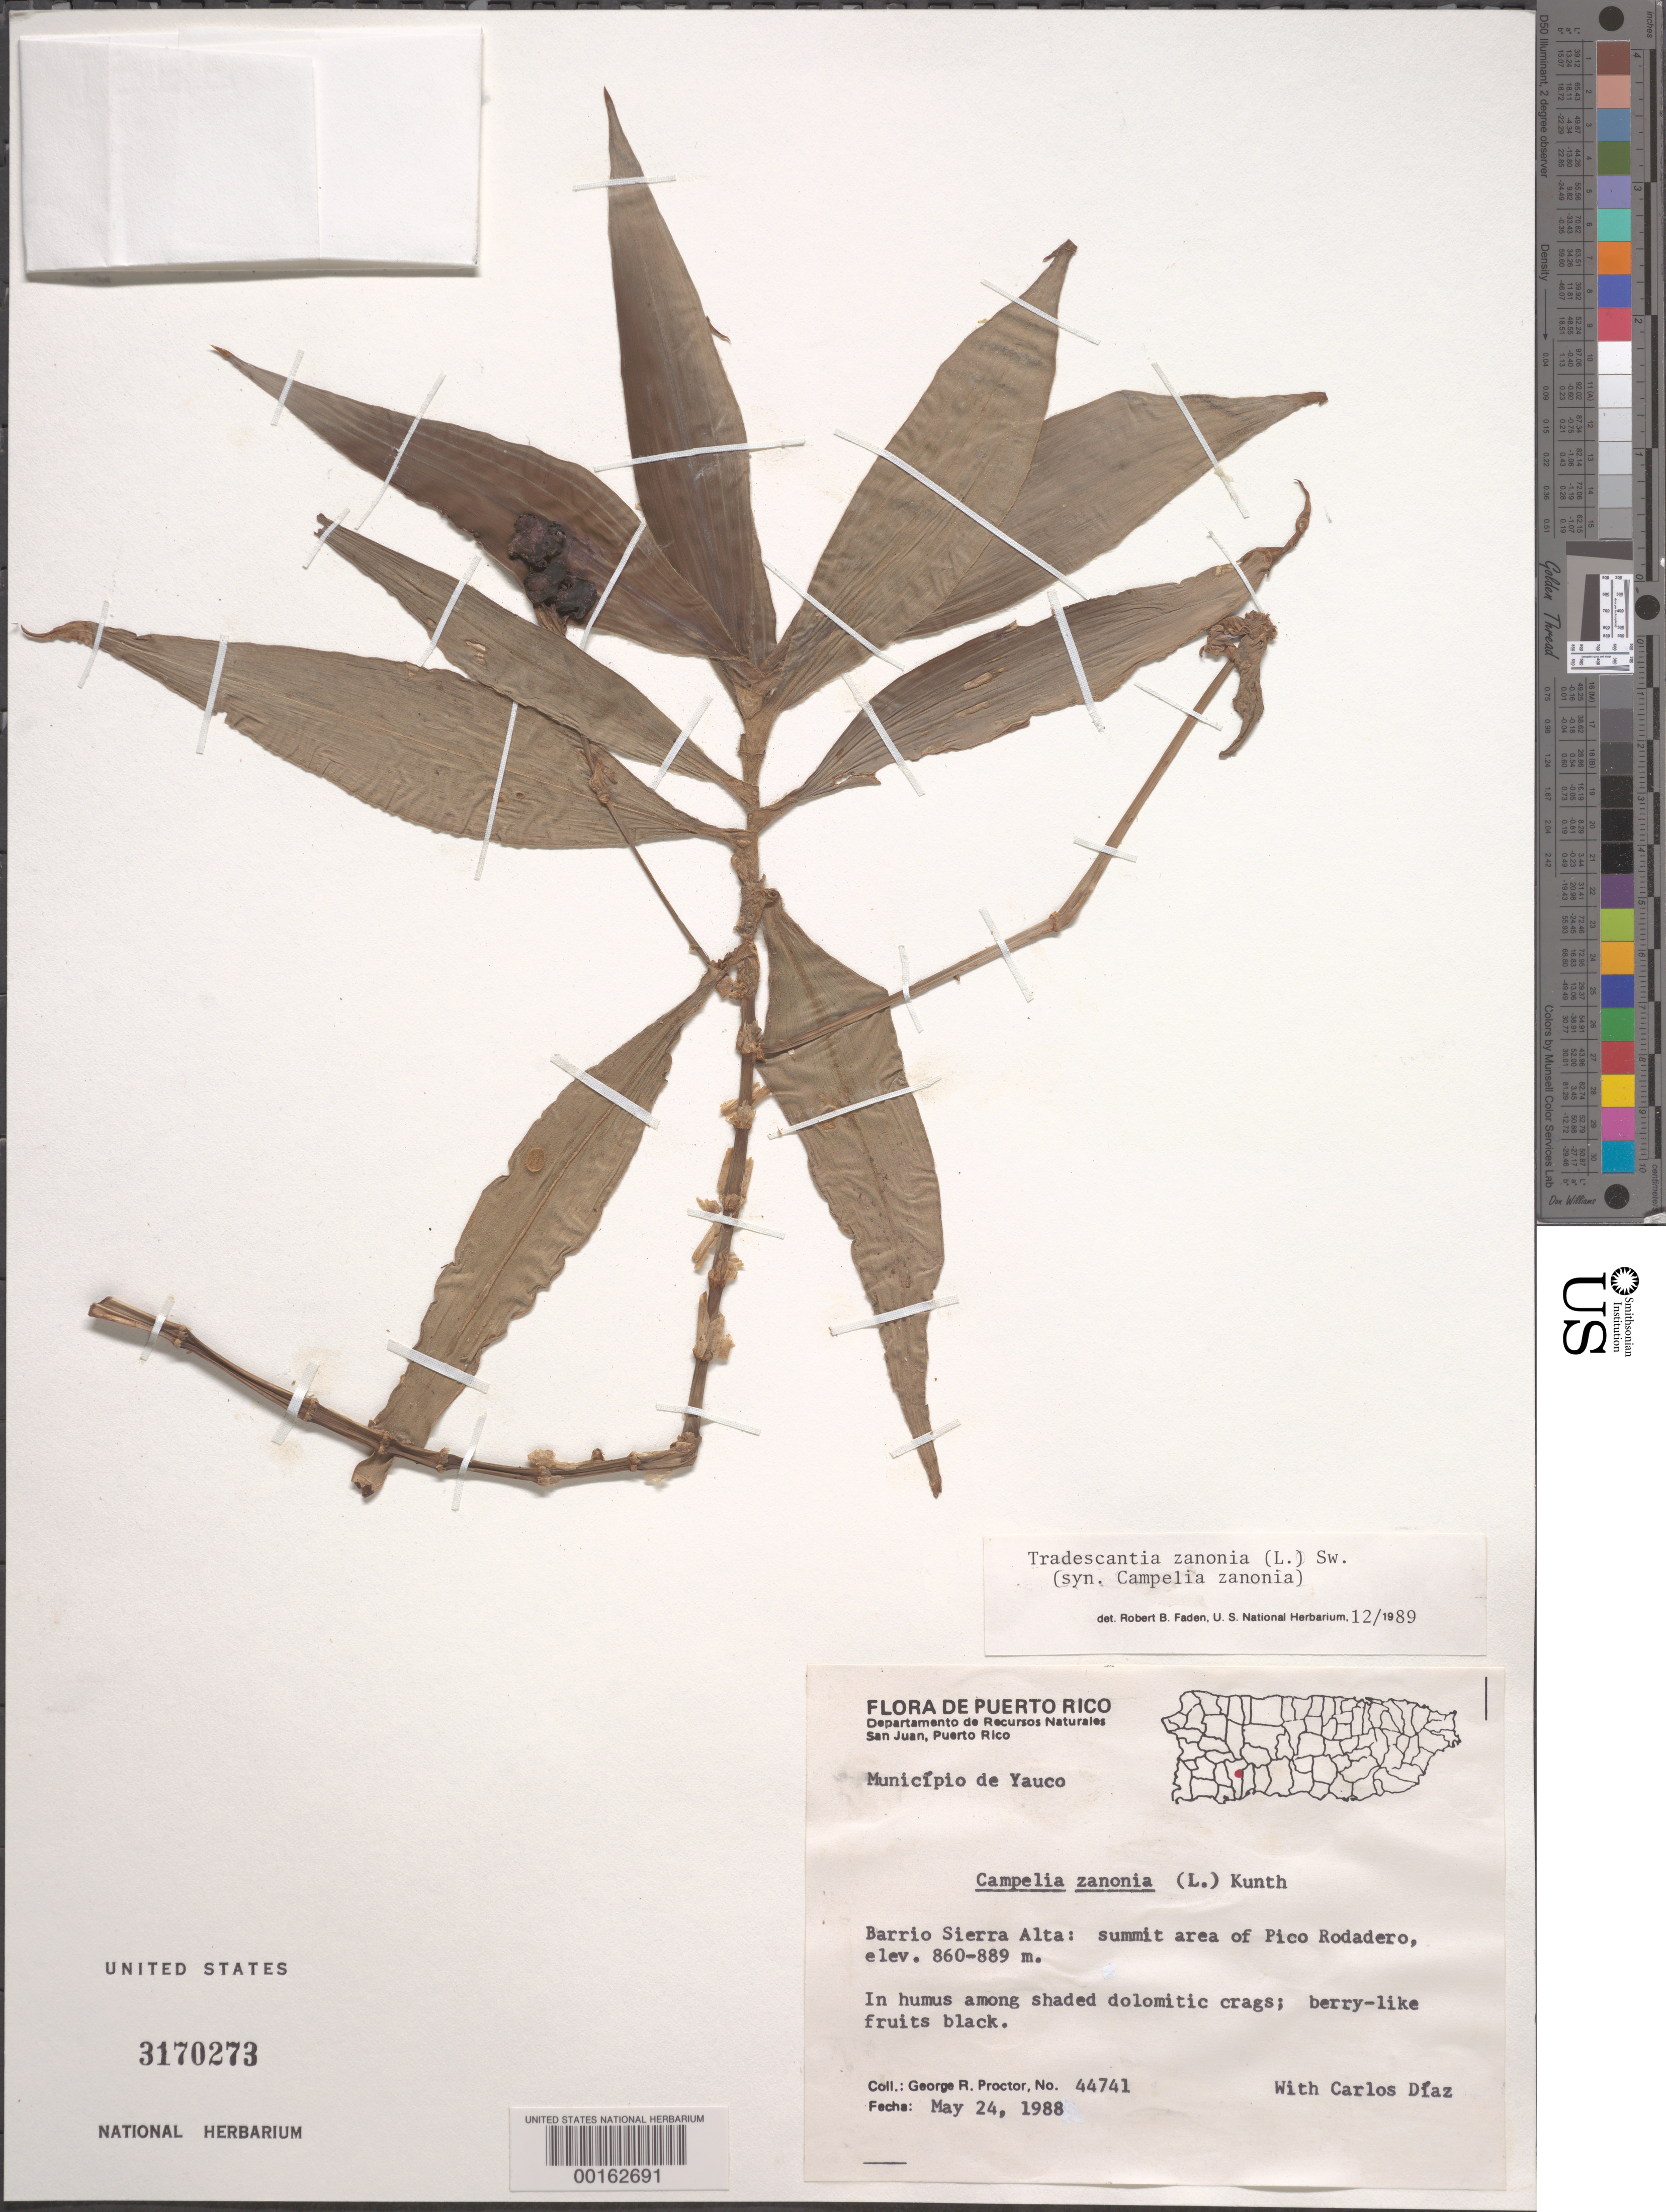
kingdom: Plantae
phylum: Tracheophyta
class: Liliopsida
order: Commelinales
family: Commelinaceae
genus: Tradescantia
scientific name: Tradescantia zanonia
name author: (L.) Sw.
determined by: Faden, Robert B., (US), Smithsonian Institution - National Museum of Natural History (UNITED STATES)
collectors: G. R. Proctor & C. Díaz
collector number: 44741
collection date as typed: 24 May 1988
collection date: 1988-05-24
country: Puerto Rico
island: Greater Antilles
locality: Pico rodadero, barrio sierra alta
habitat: In humus among shaded dolomitic crags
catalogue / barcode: US 3170273